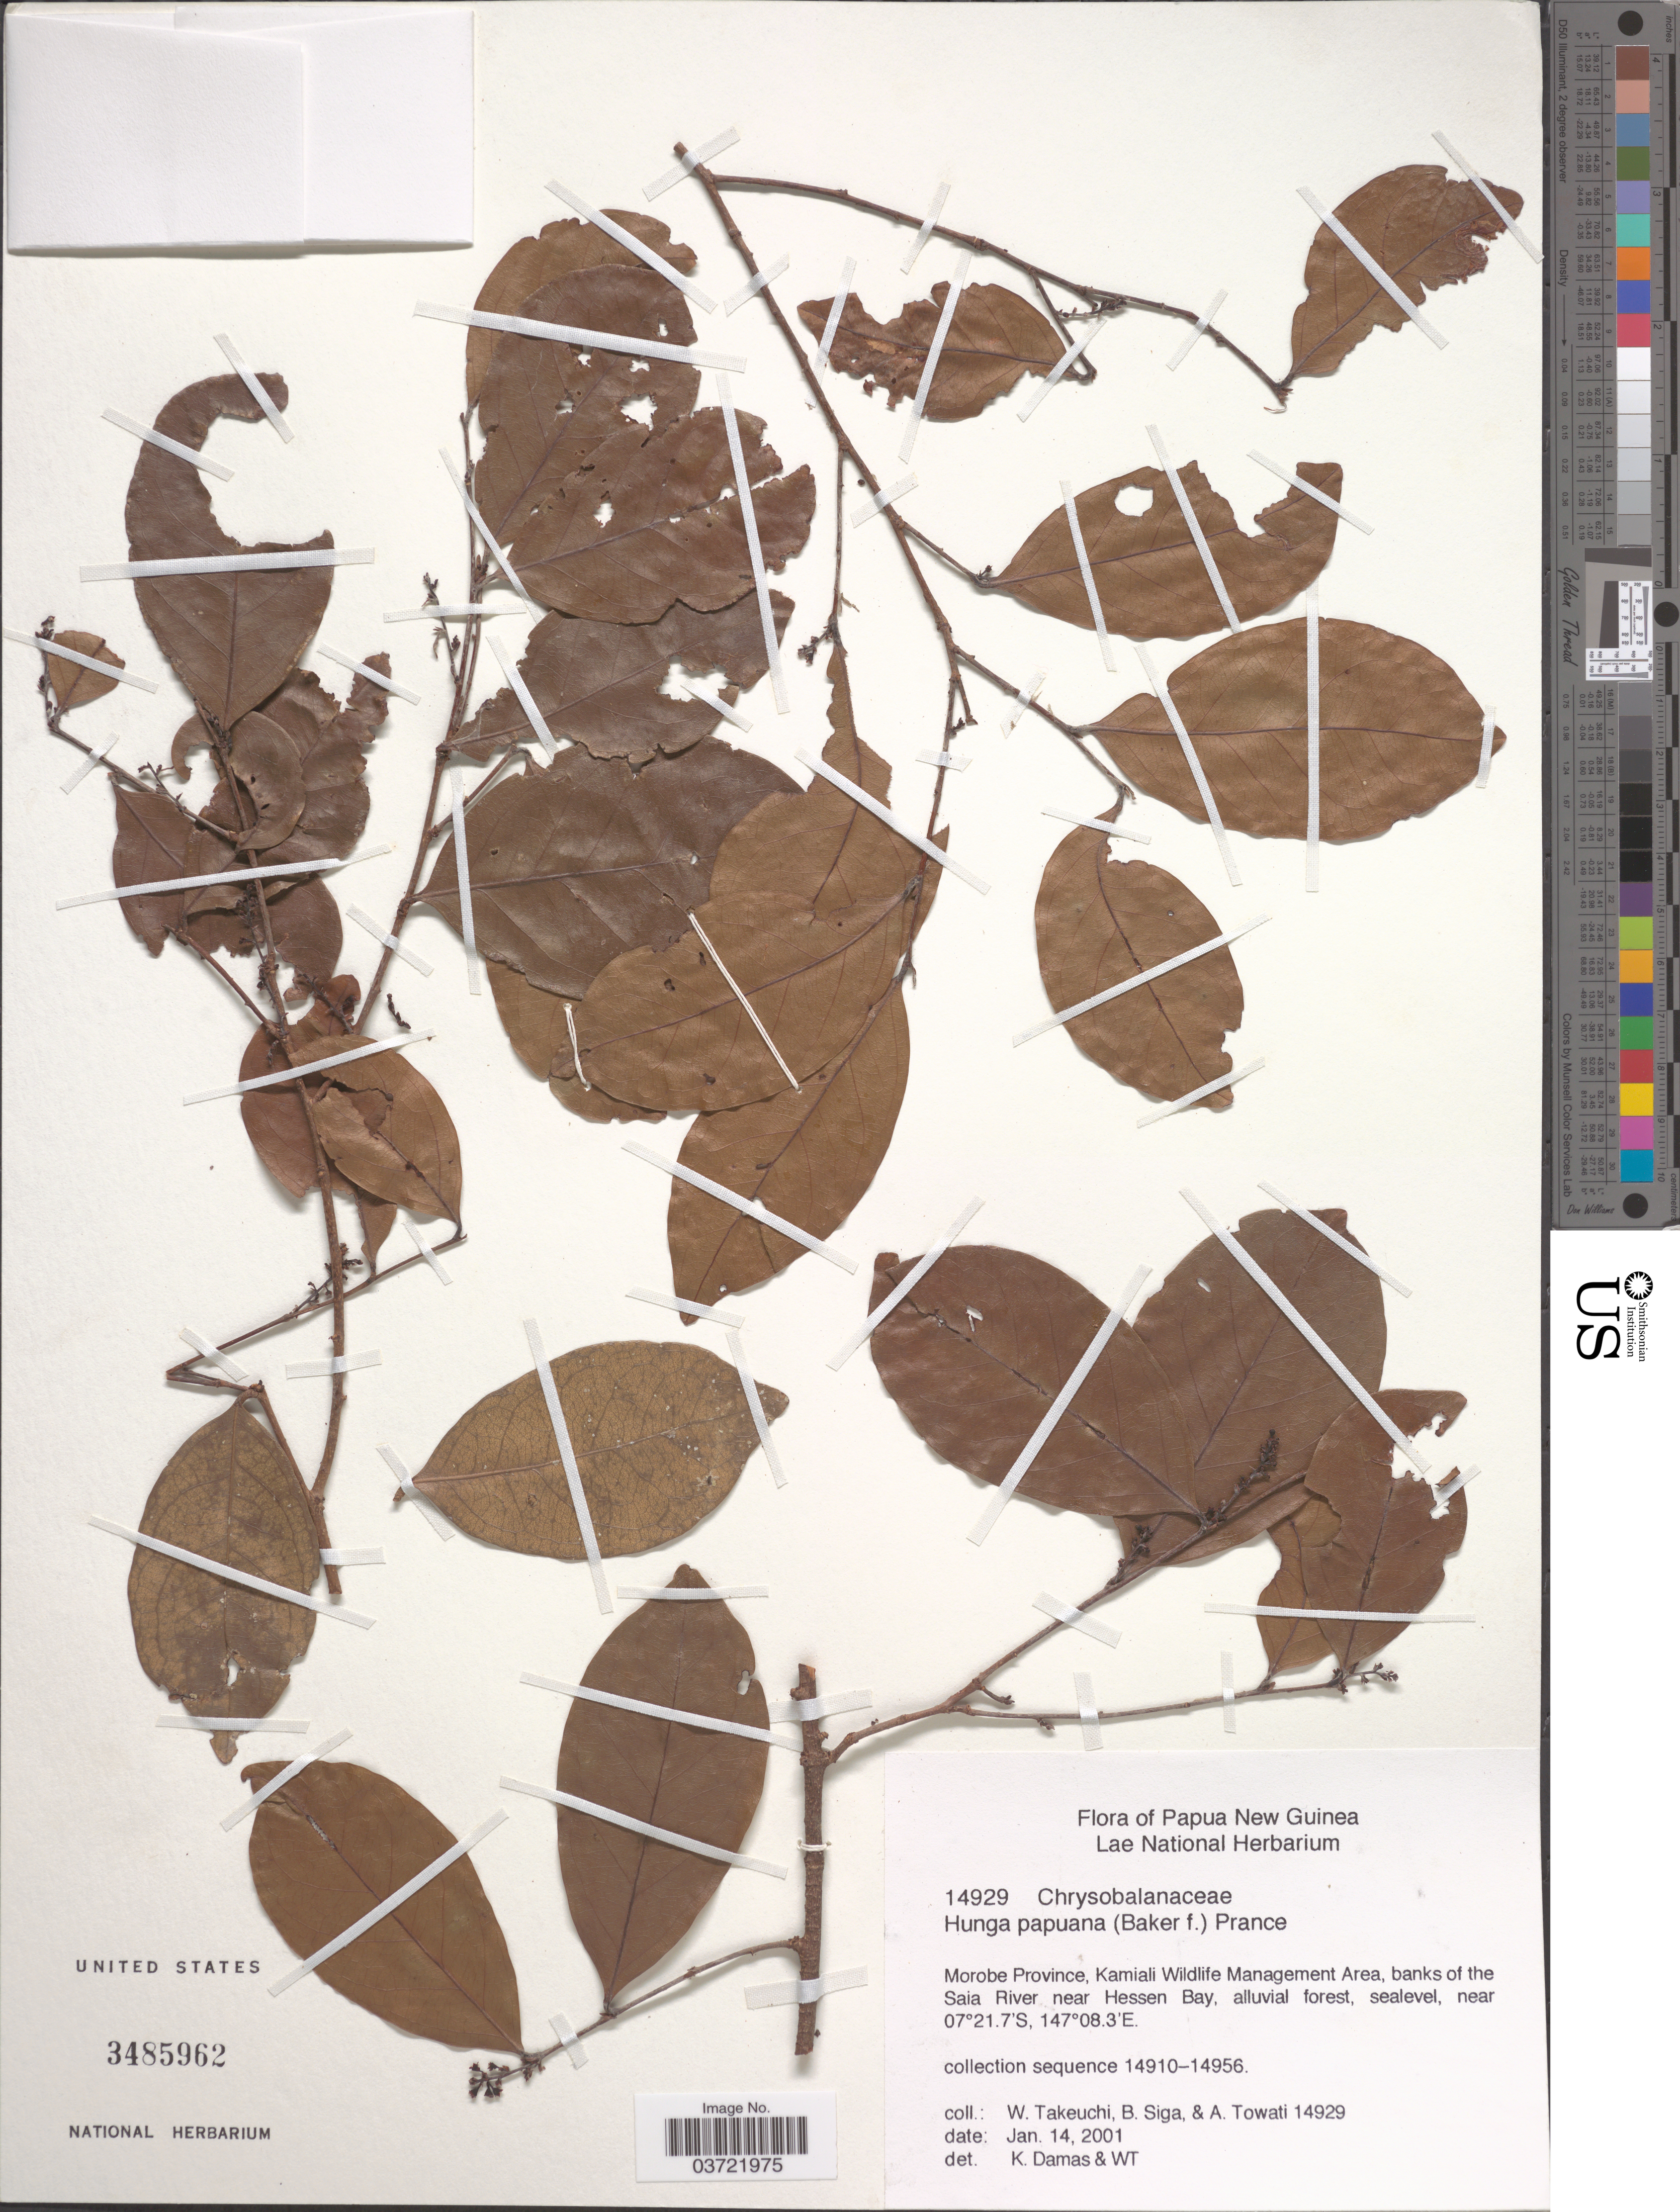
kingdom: Plantae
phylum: Tracheophyta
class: Magnoliopsida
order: Malpighiales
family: Chrysobalanaceae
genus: Hunga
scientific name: Hunga papuana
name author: Raf.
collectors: W. Takeuchi, B. Siga & A. Towati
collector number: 14929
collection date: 2001-01-14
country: Papua New Guinea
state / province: Morobe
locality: Kamiali Wildlife Management Area, banks of the Saia River near Hessen Bay.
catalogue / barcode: US 3485962